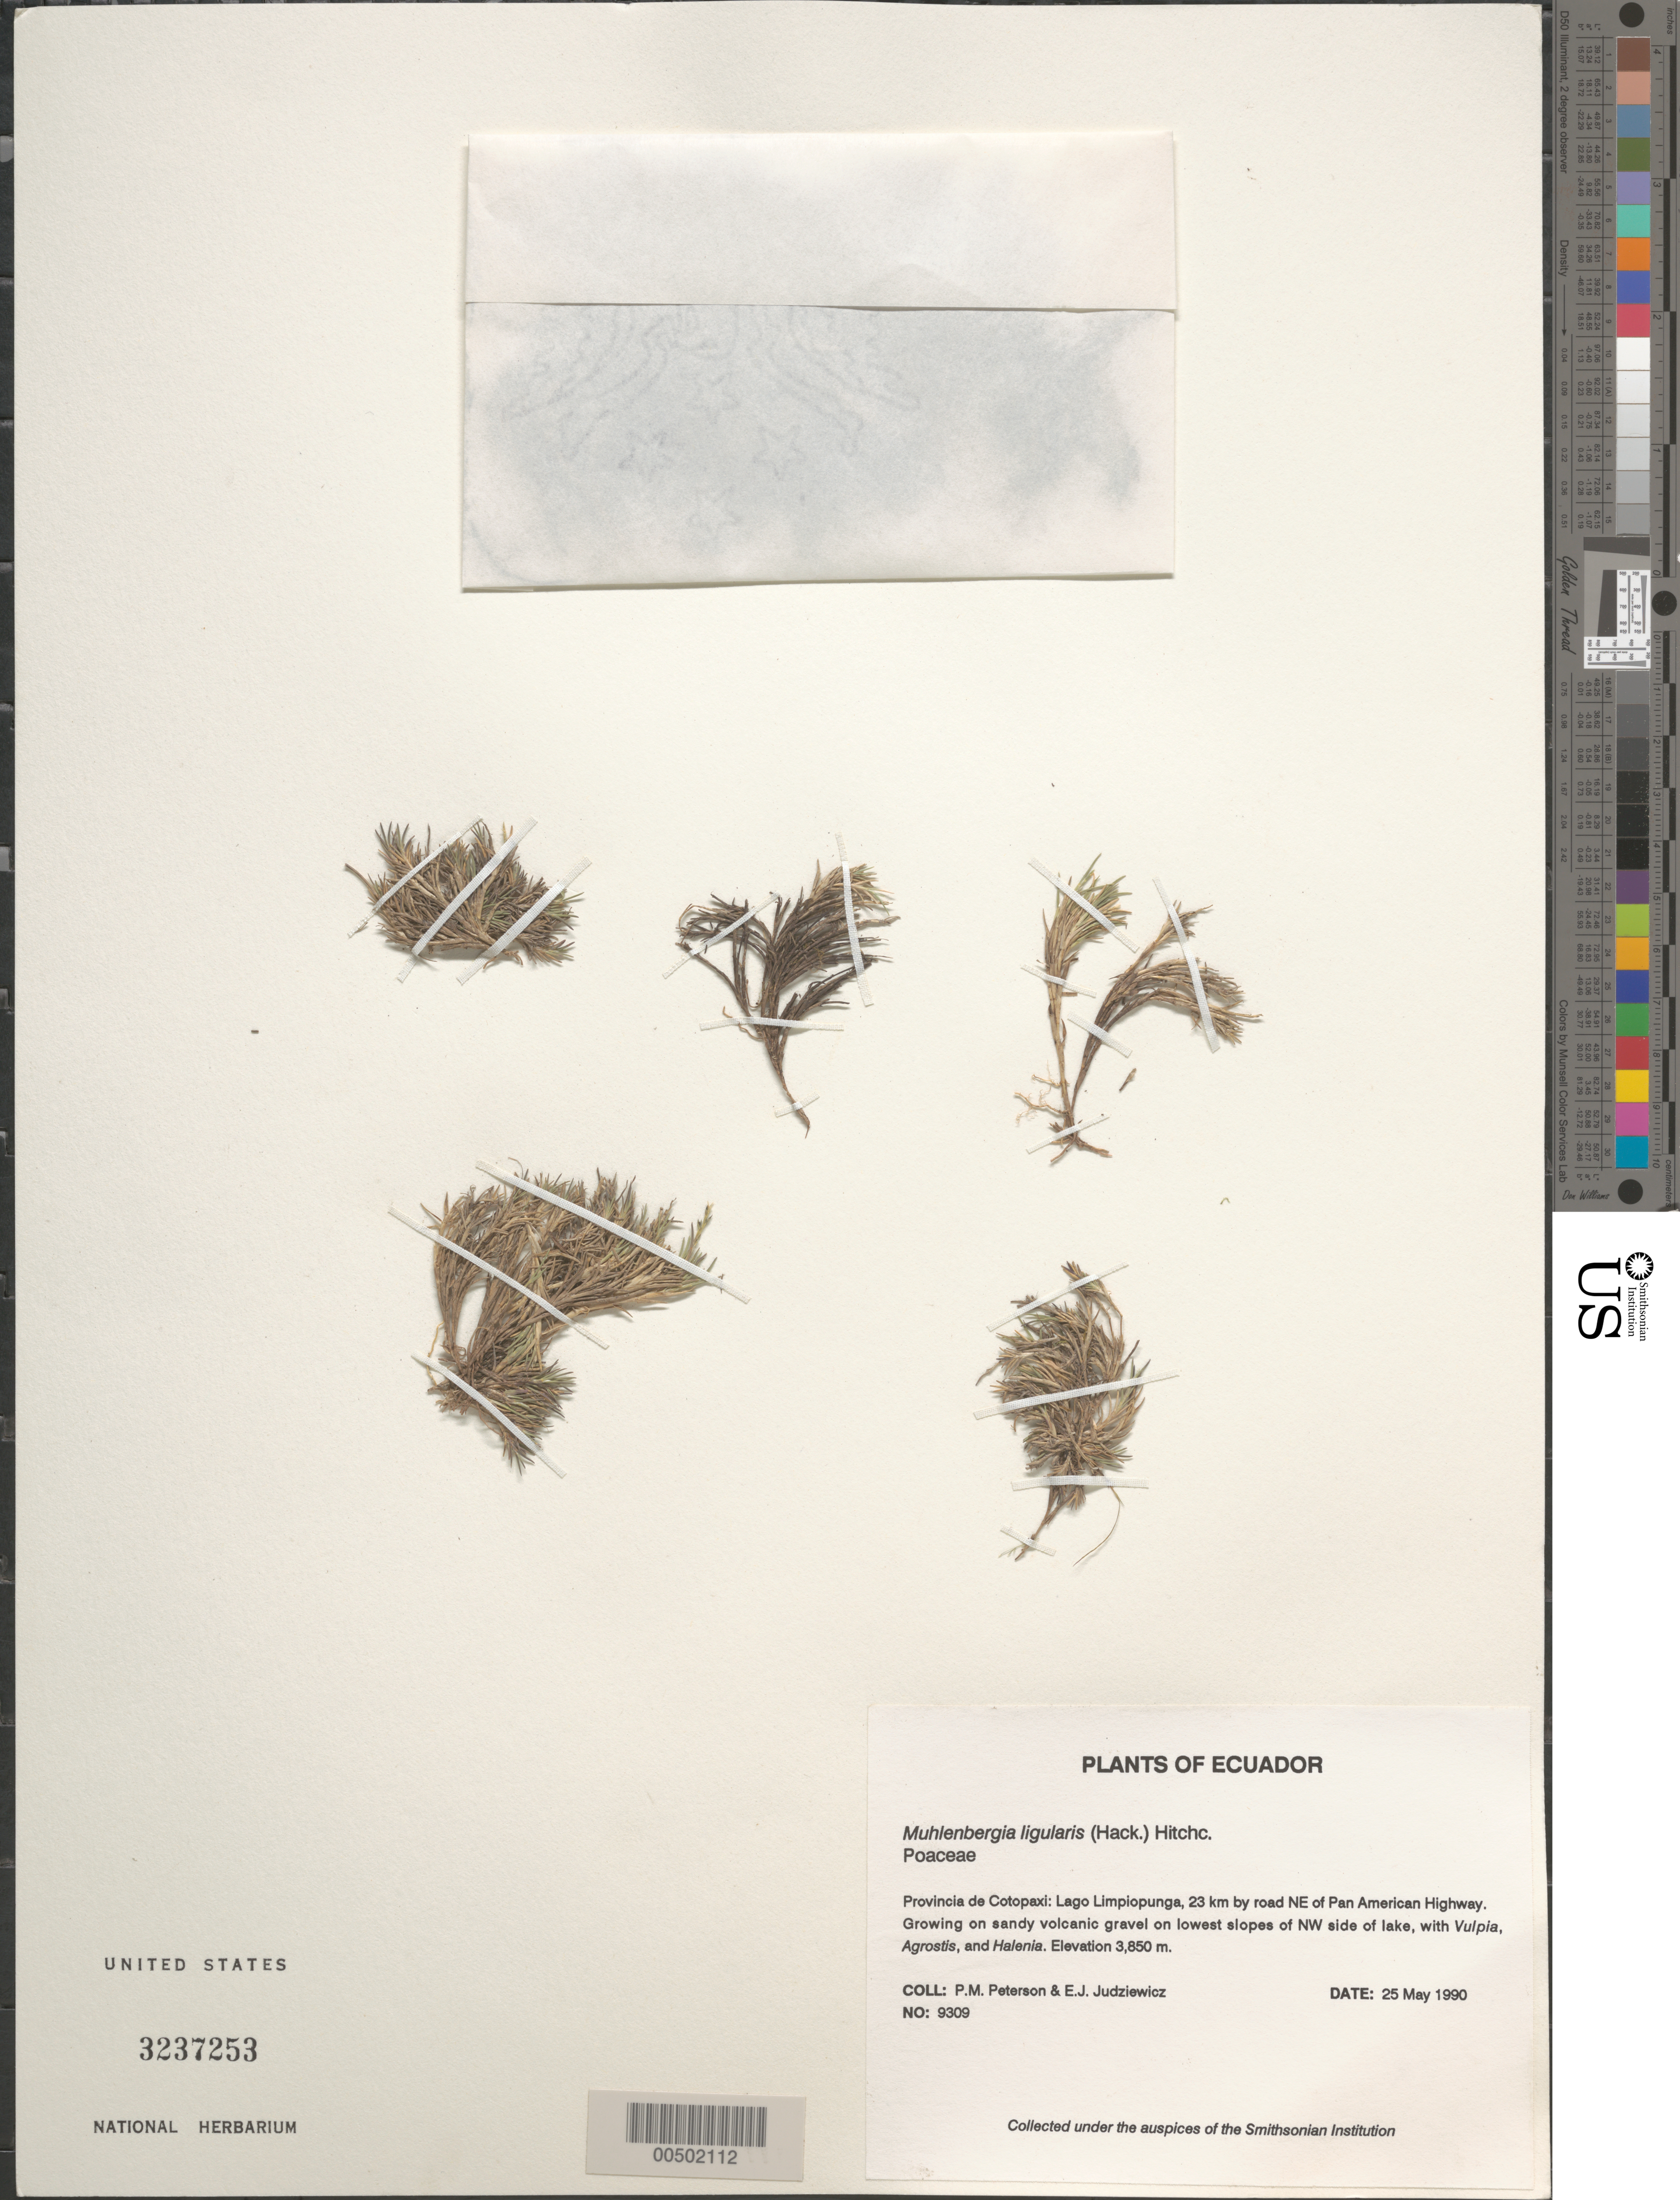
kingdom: Plantae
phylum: Tracheophyta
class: Liliopsida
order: Poales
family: Poaceae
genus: Muhlenbergia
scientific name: Muhlenbergia ligularis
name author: (Hack.) Hitchc.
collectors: P. M. Peterson & E. J. Judziewicz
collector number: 09309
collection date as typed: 25 May 1990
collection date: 1990-05-25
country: Ecuador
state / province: Cotopaxi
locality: Lago Limpiopunga, 23 km by road NE of Pan American Highway.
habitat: Growing on sandy volcanic gravel on lowest slopes of NW side of lake, with Vulpia, Agrostis, and Halenia.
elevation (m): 3850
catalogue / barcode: US 3237253